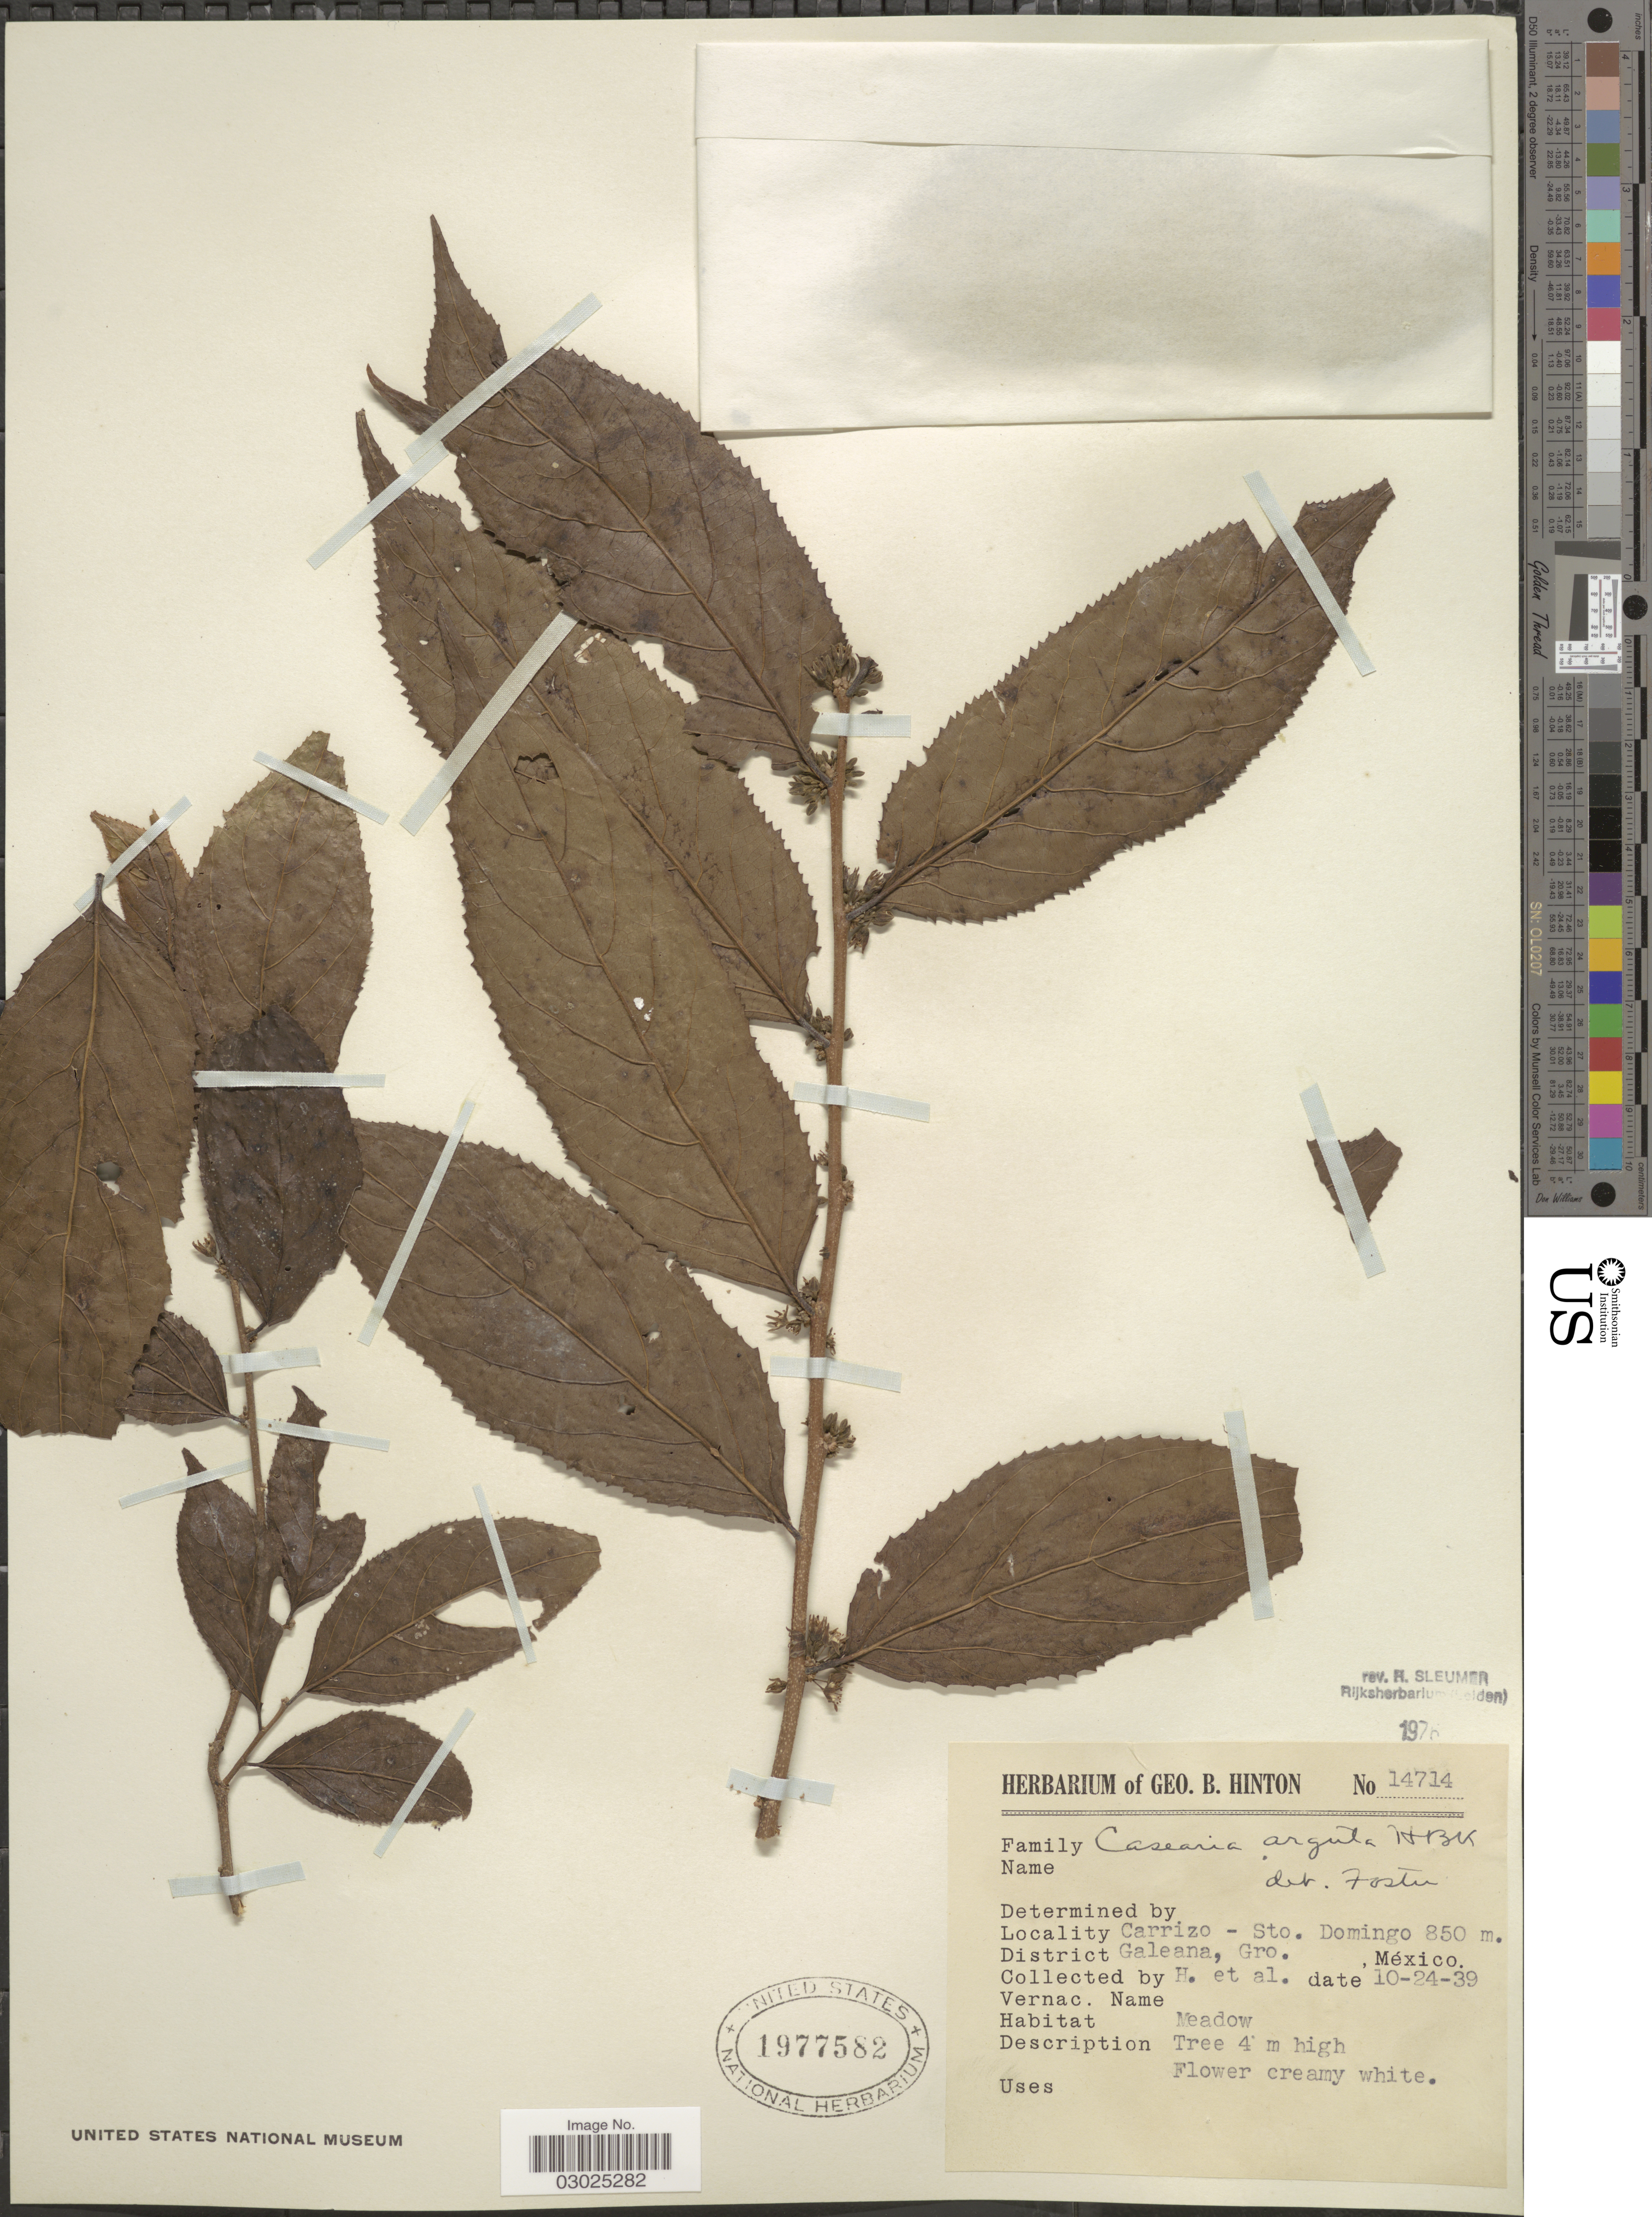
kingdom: Plantae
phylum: Tracheophyta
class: Magnoliopsida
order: Malpighiales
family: Salicaceae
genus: Casearia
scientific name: Casearia arguta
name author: Kunth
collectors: G. B. Hinton & et al.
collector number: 14714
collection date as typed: Transcribed d/m/y: 24/10/39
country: Mexico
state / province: Guerrero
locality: Carrizo - Sto. Domingo. District Galeana.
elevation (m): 850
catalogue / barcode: US 1977582